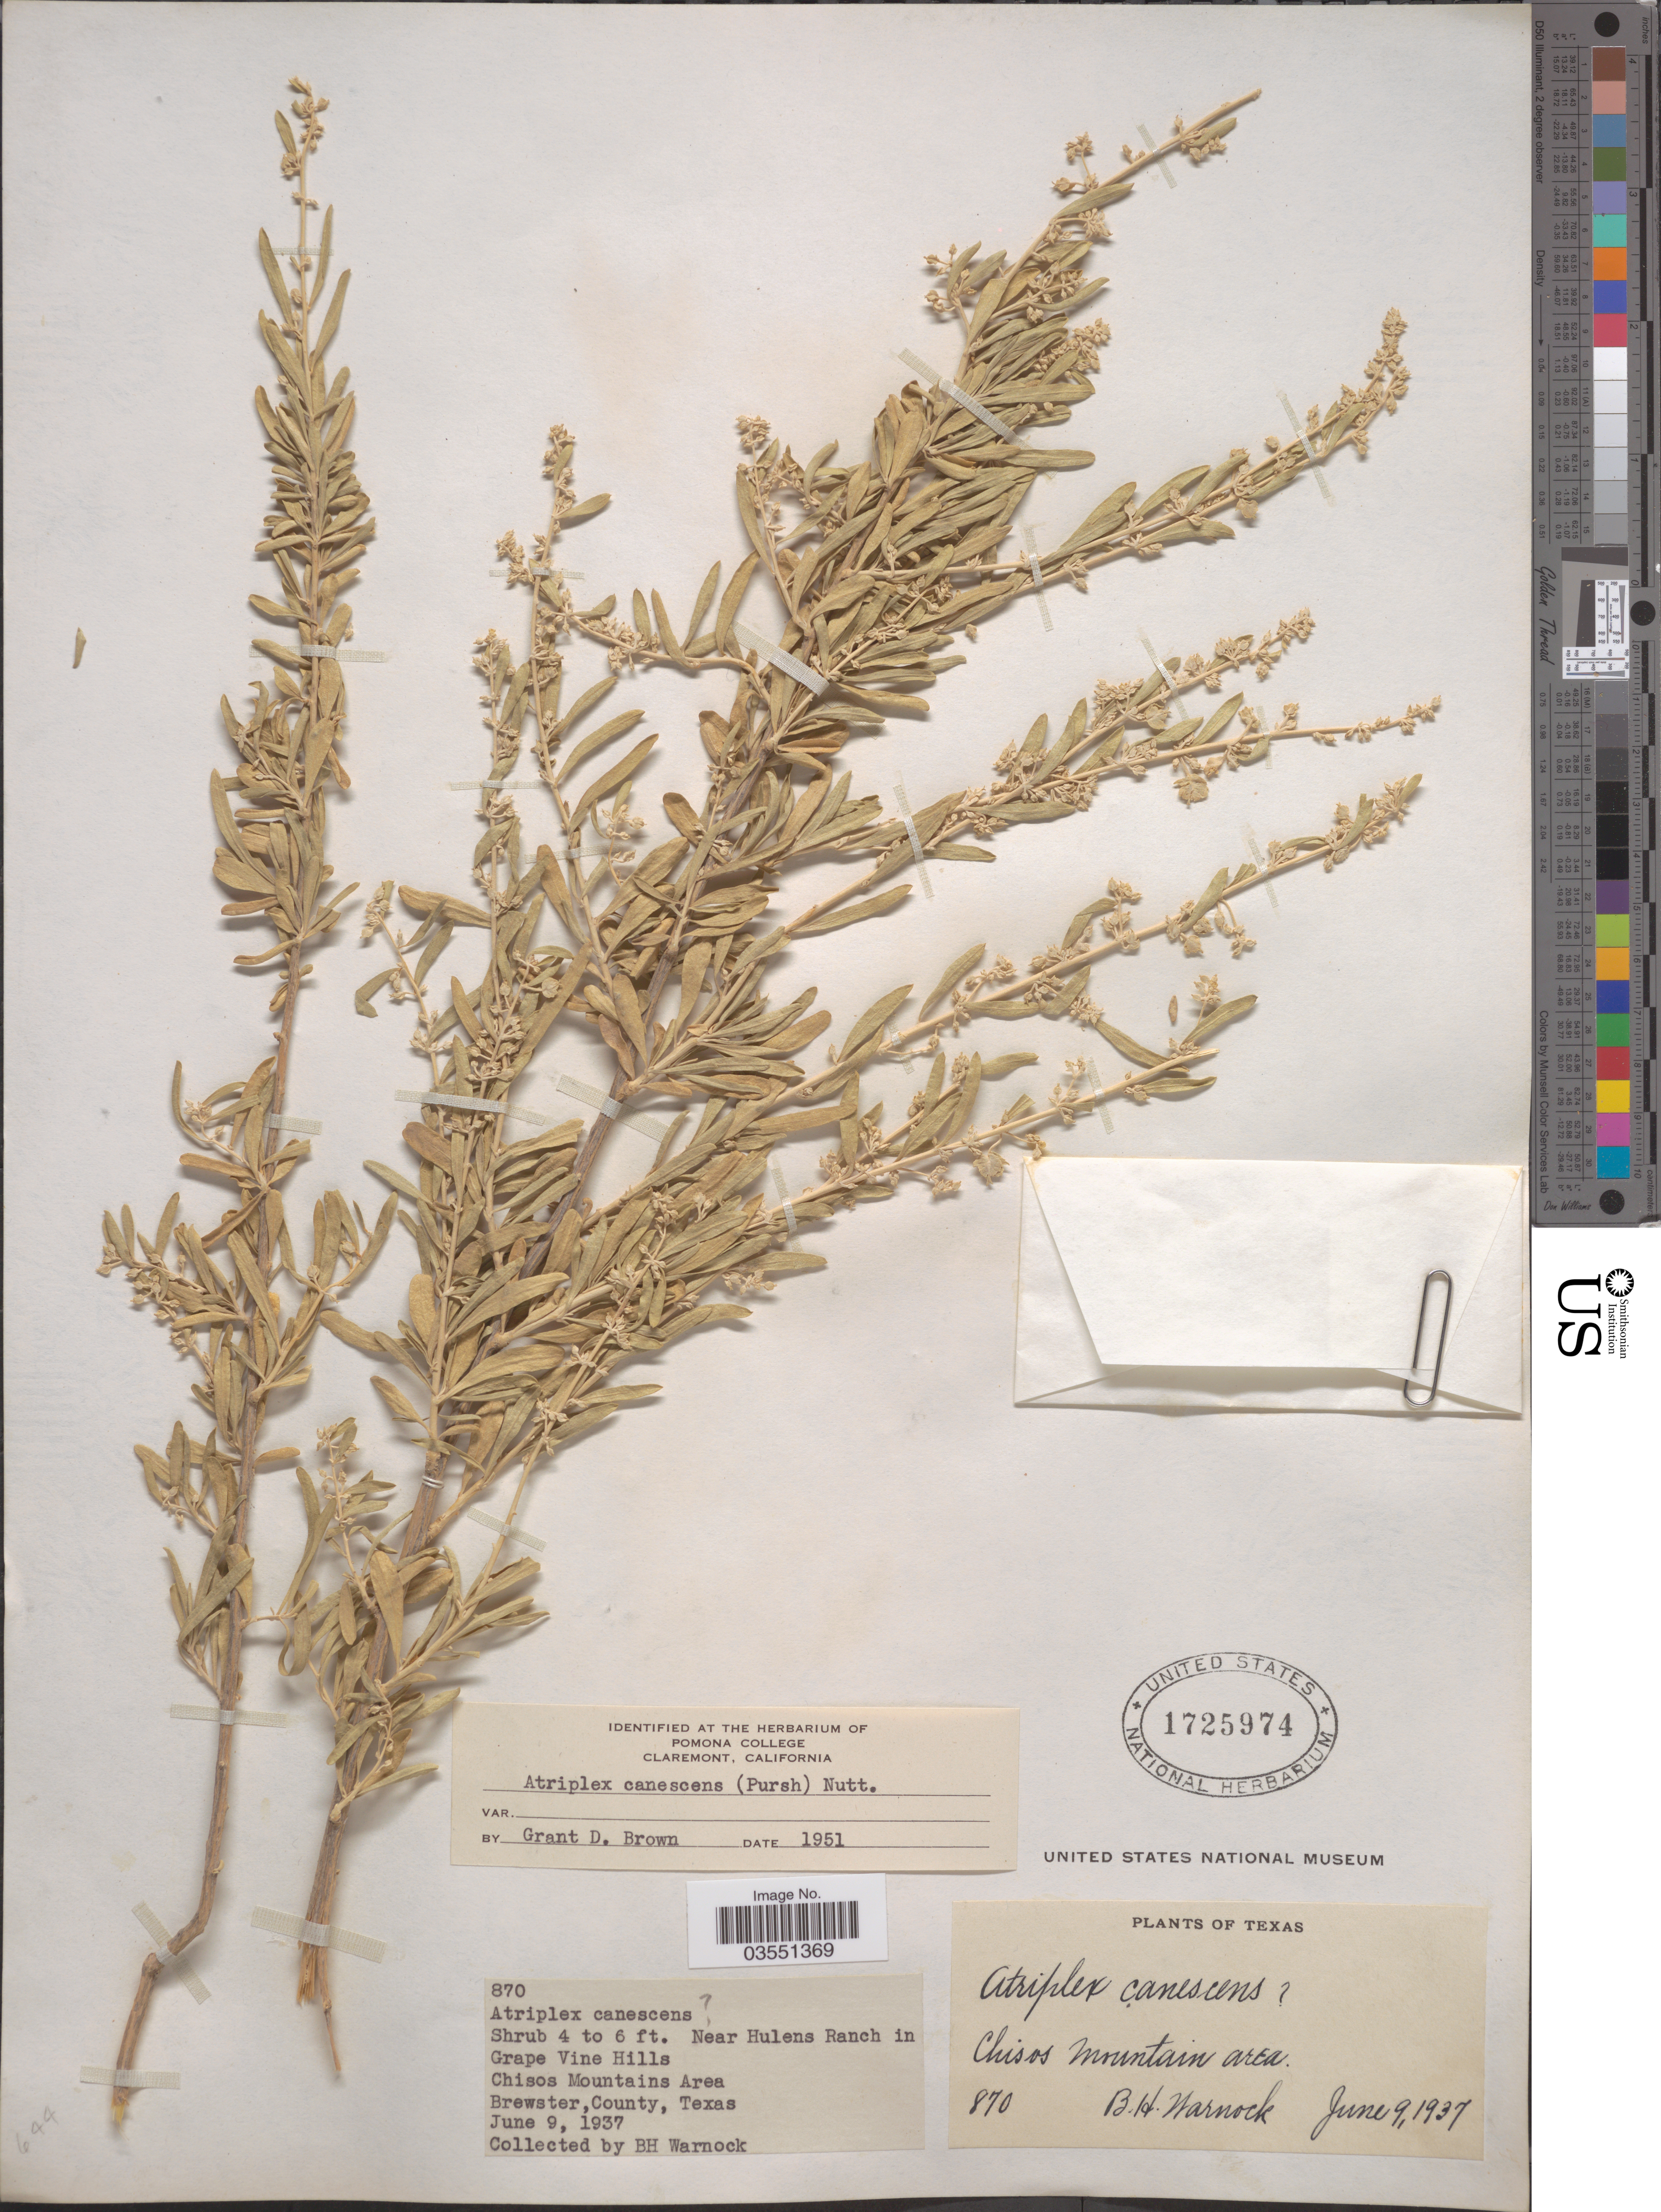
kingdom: Plantae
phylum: Tracheophyta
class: Magnoliopsida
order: Caryophyllales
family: Amaranthaceae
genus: Atriplex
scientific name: Atriplex canescens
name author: (Pursh) Nutt.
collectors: B. H. Warnock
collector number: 870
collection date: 1937-06-09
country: United States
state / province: Texas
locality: Near Hulens Ranch in Grape Vine Hills. Chisos Mountains Area, Brewster County.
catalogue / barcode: US 1725974